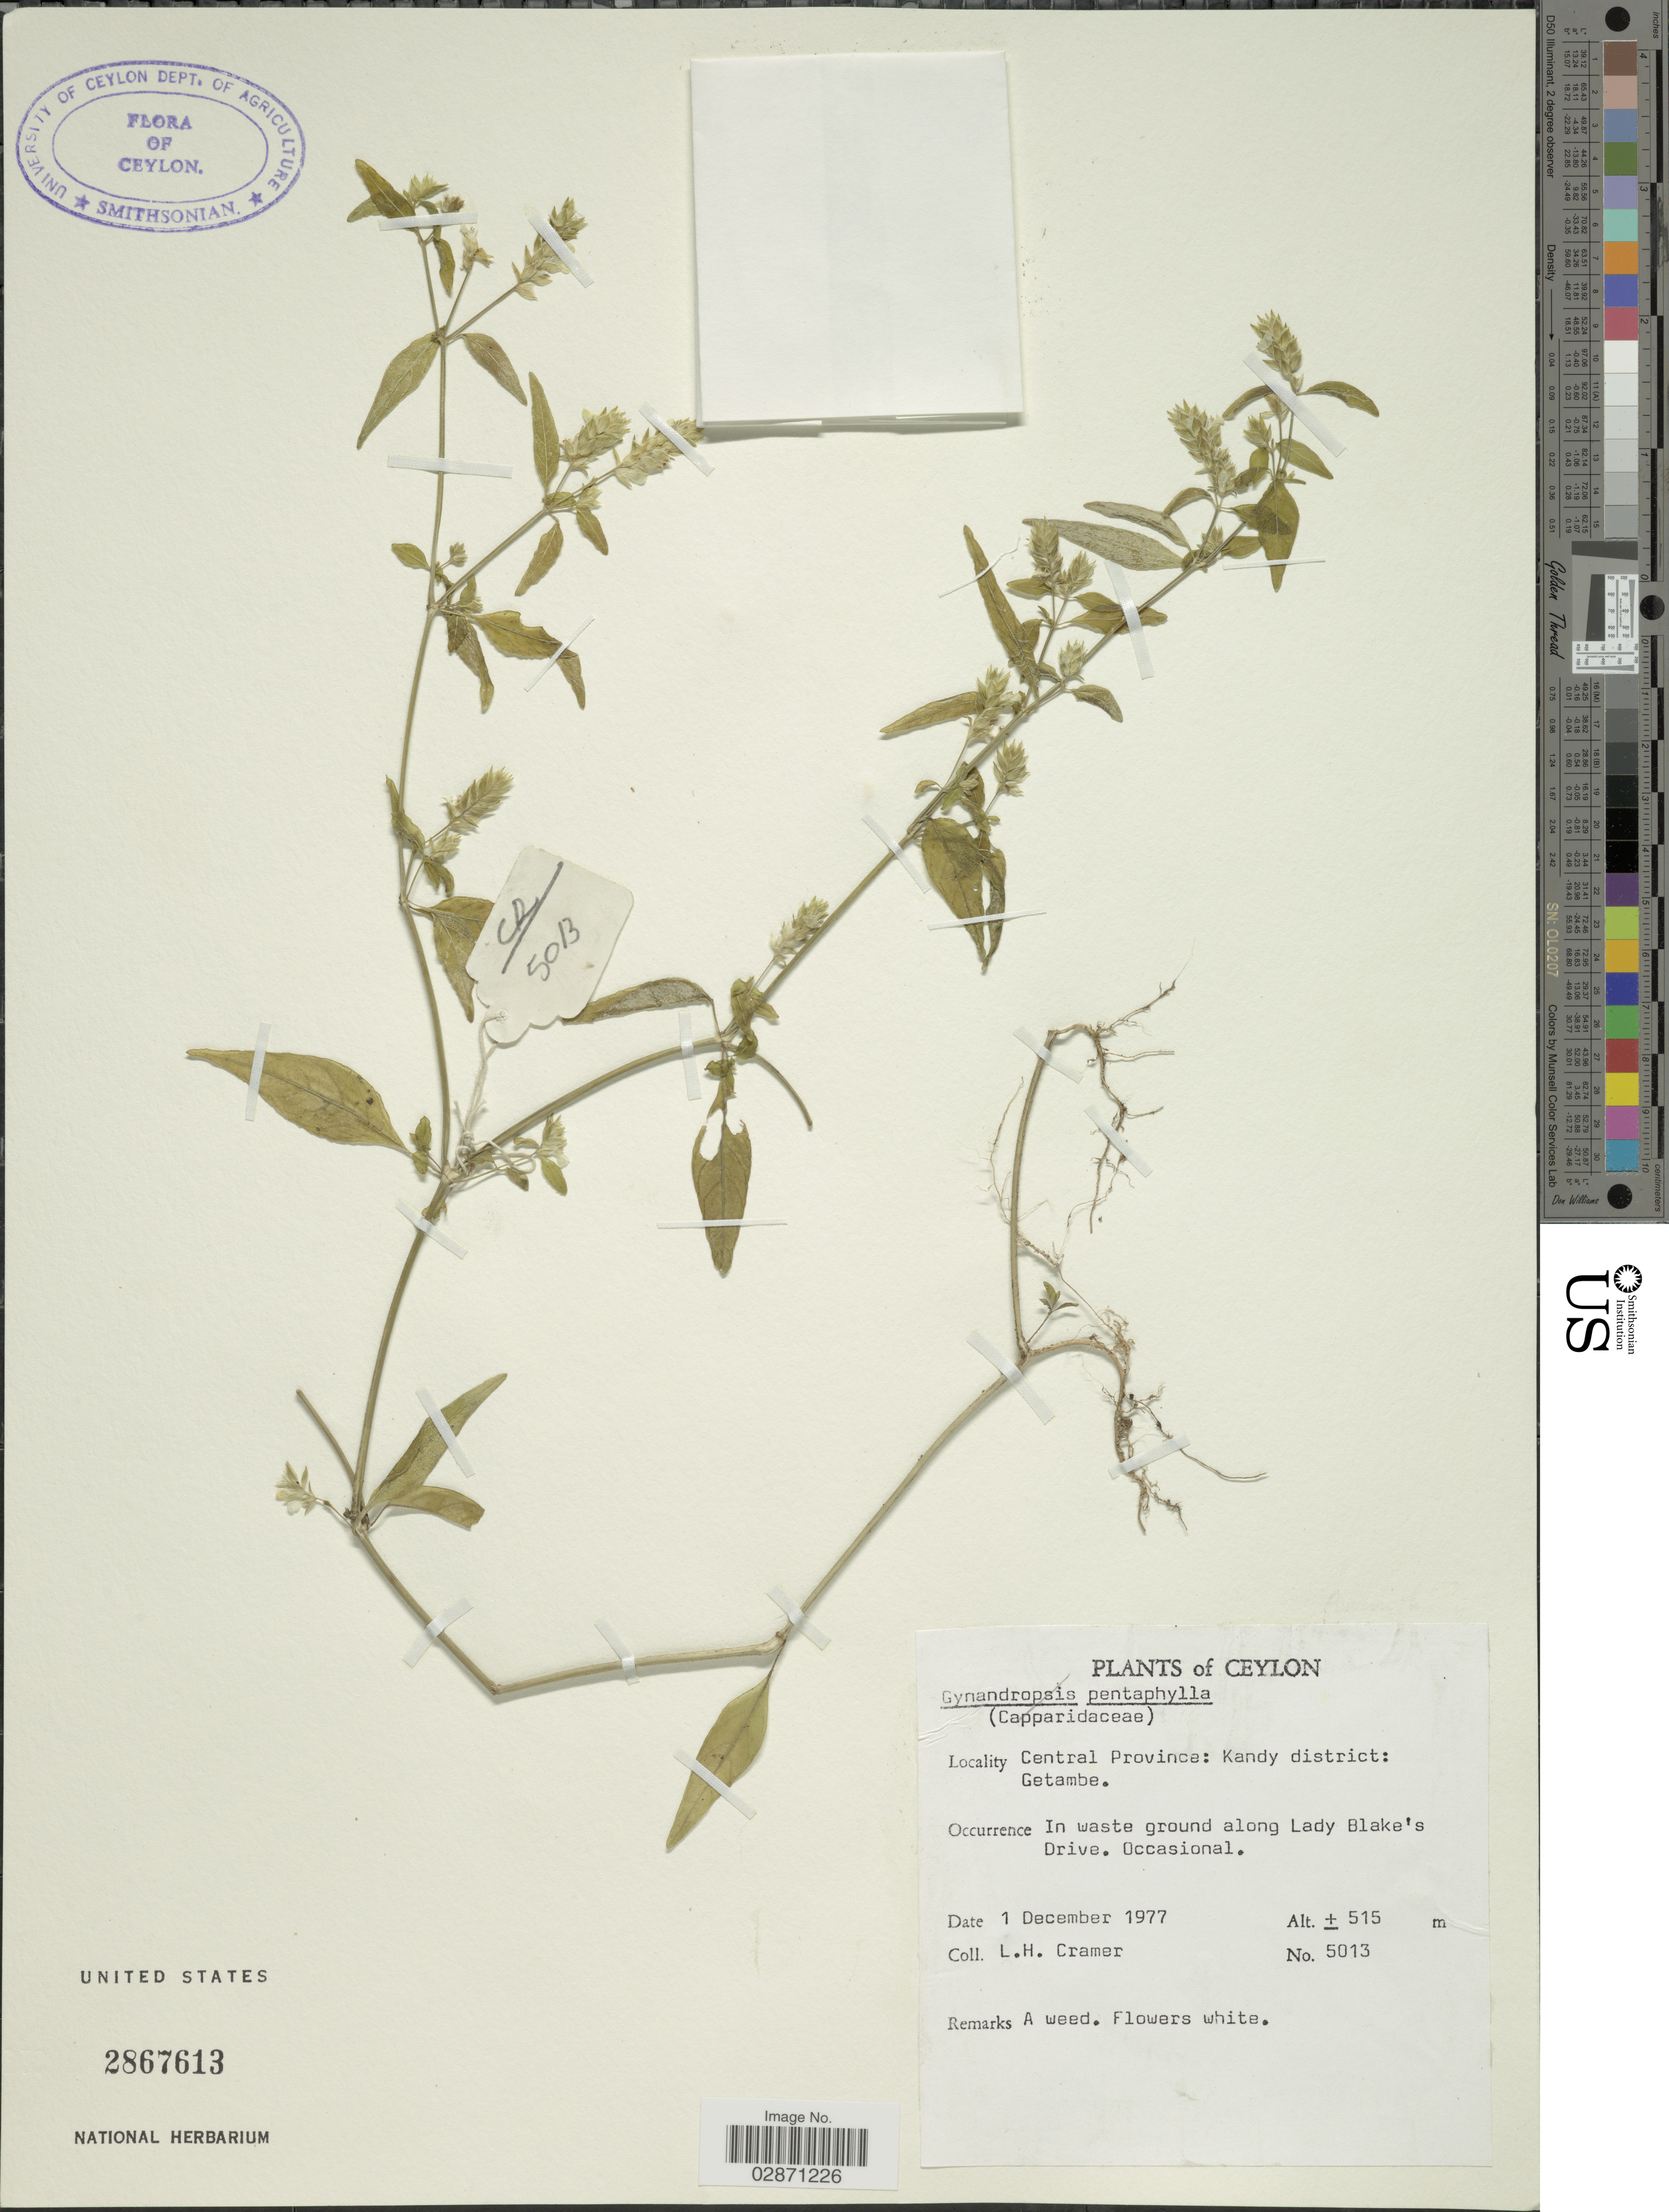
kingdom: Plantae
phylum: Tracheophyta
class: Magnoliopsida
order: Lamiales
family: Acanthaceae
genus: Rungia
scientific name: Rungia repens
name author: (L.) Nees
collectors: L. H. Cramer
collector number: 5013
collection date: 1977-12-01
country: Sri Lanka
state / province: Central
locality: Ceylon. Kandy district: Getambe.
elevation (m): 515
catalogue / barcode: US 2867613